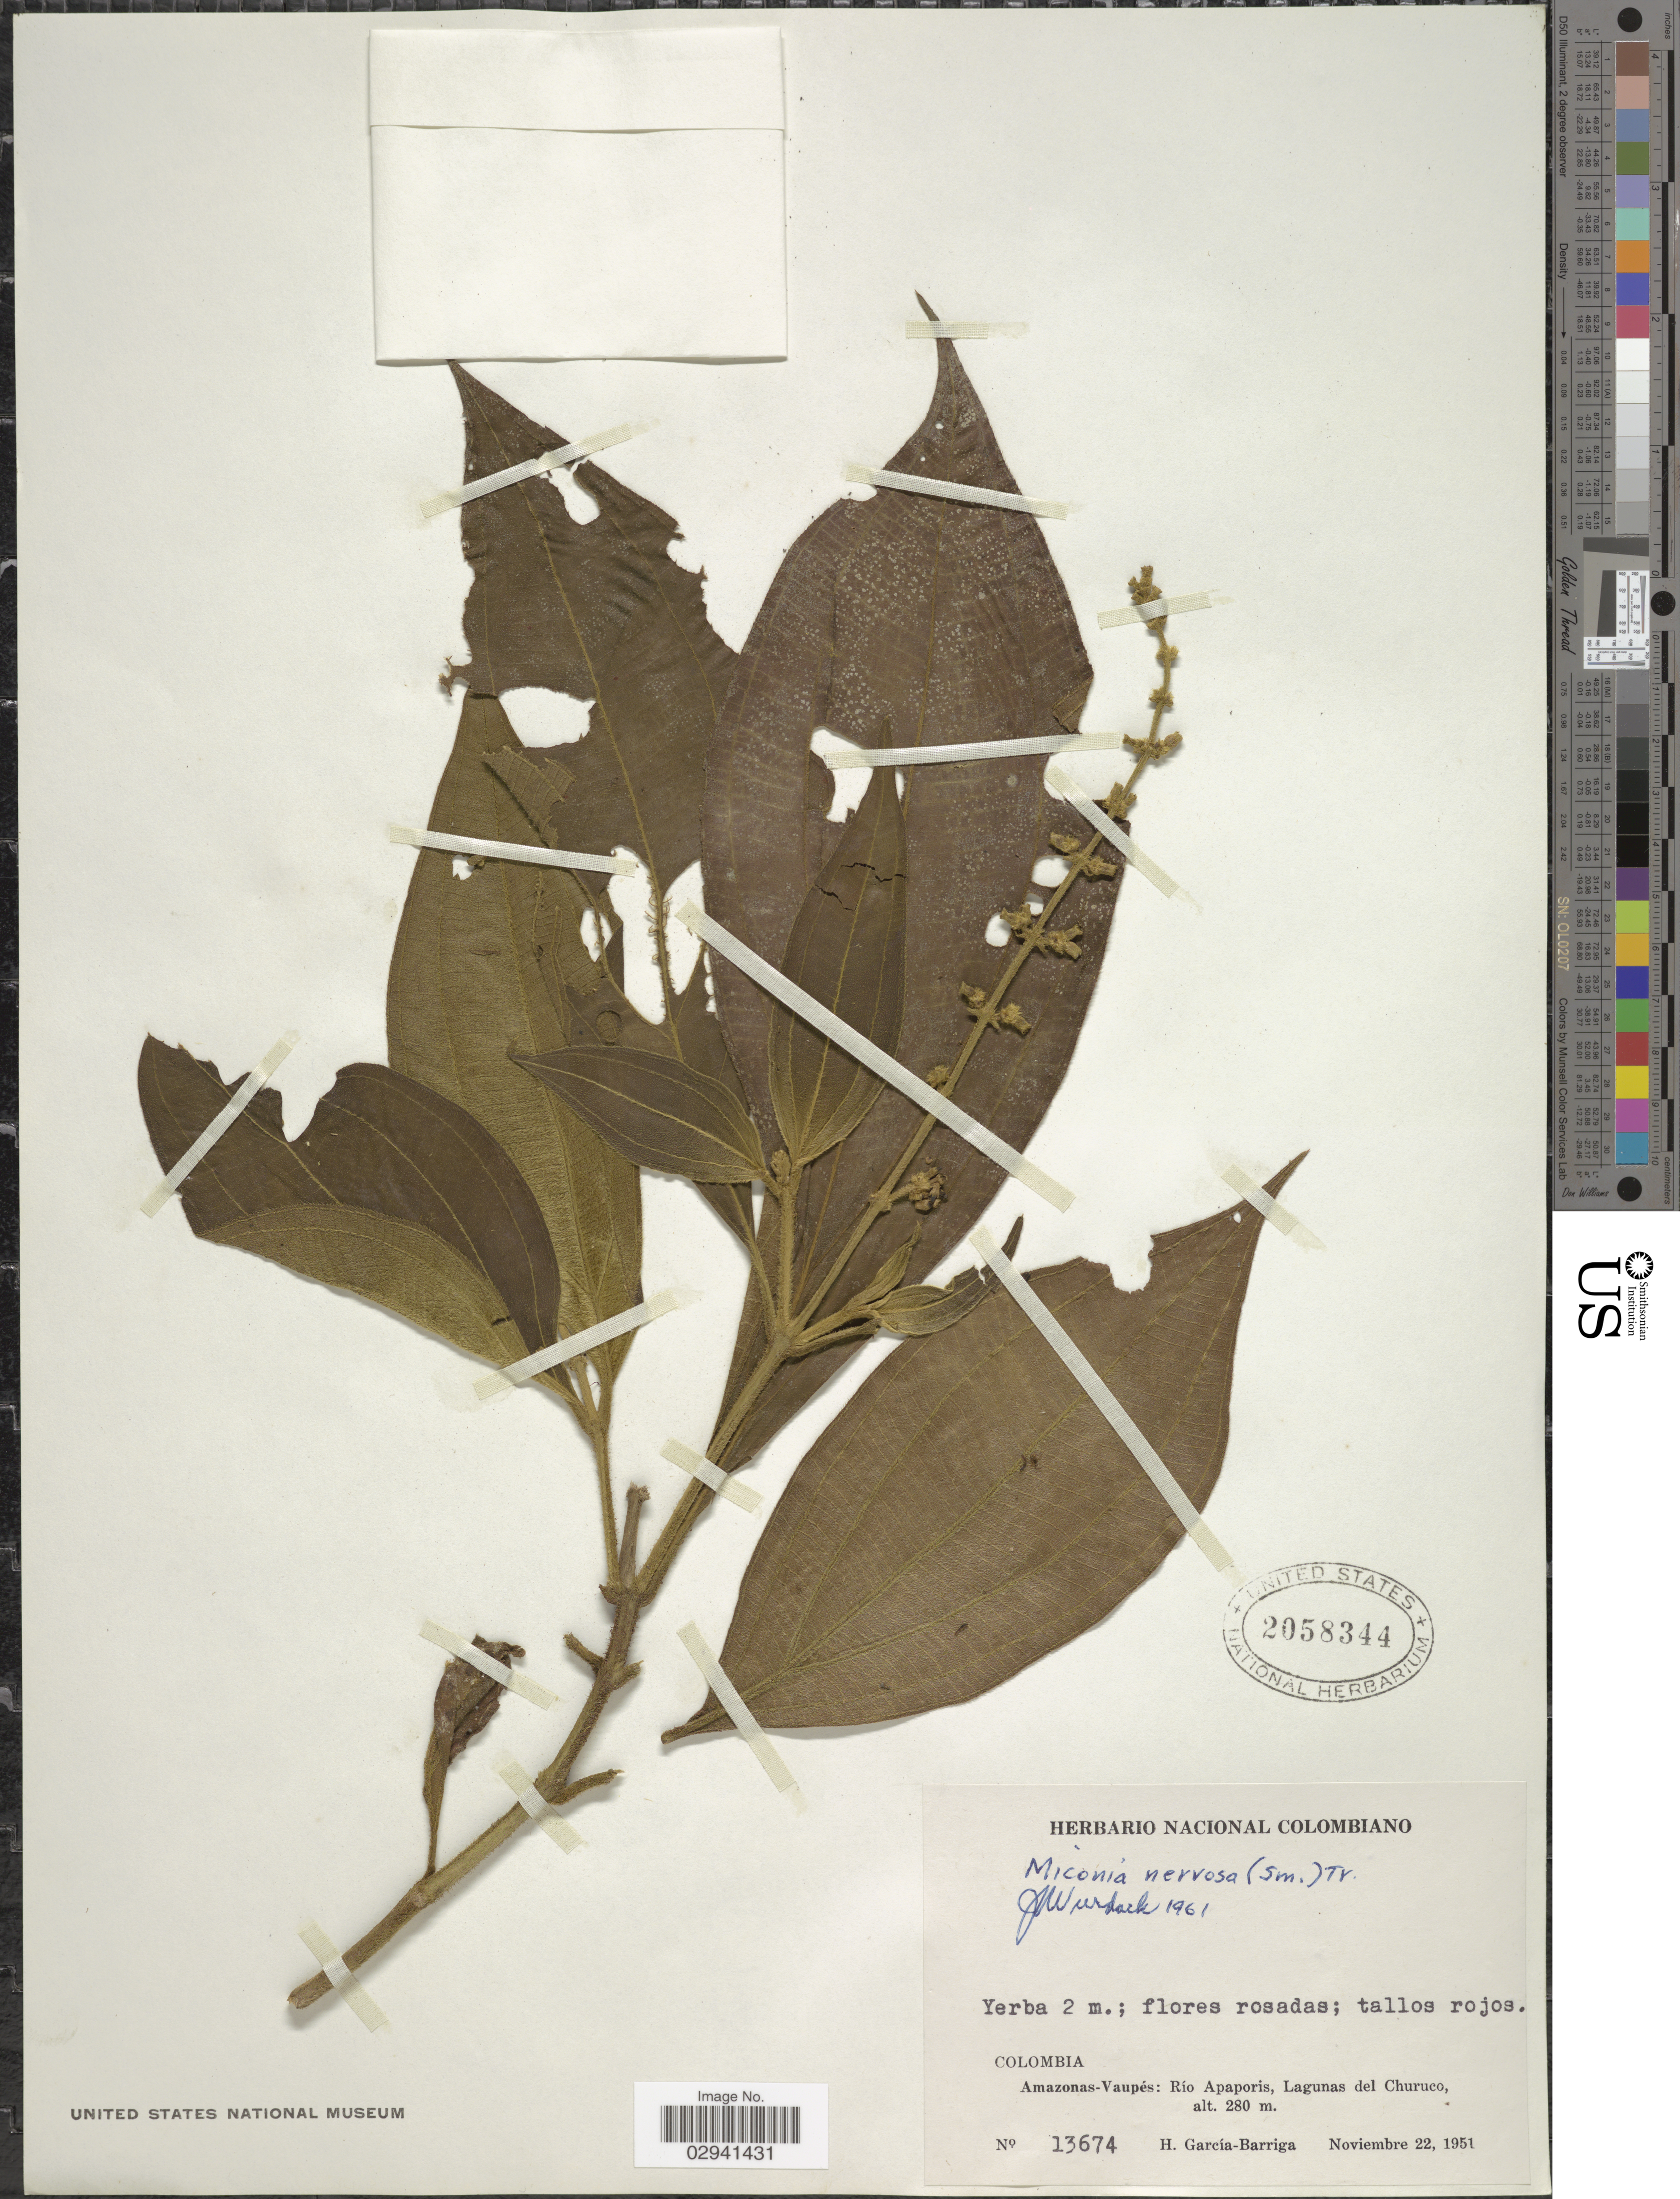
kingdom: Plantae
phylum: Tracheophyta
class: Magnoliopsida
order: Myrtales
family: Melastomataceae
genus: Miconia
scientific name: Miconia nervosa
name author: (Sm.) Triana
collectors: H. García Barriga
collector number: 13674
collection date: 1951-11-22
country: Colombia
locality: Amazonas-Vaupés, Río Apaporis, Lagunas del Churuco.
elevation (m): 280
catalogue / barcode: US 2058344